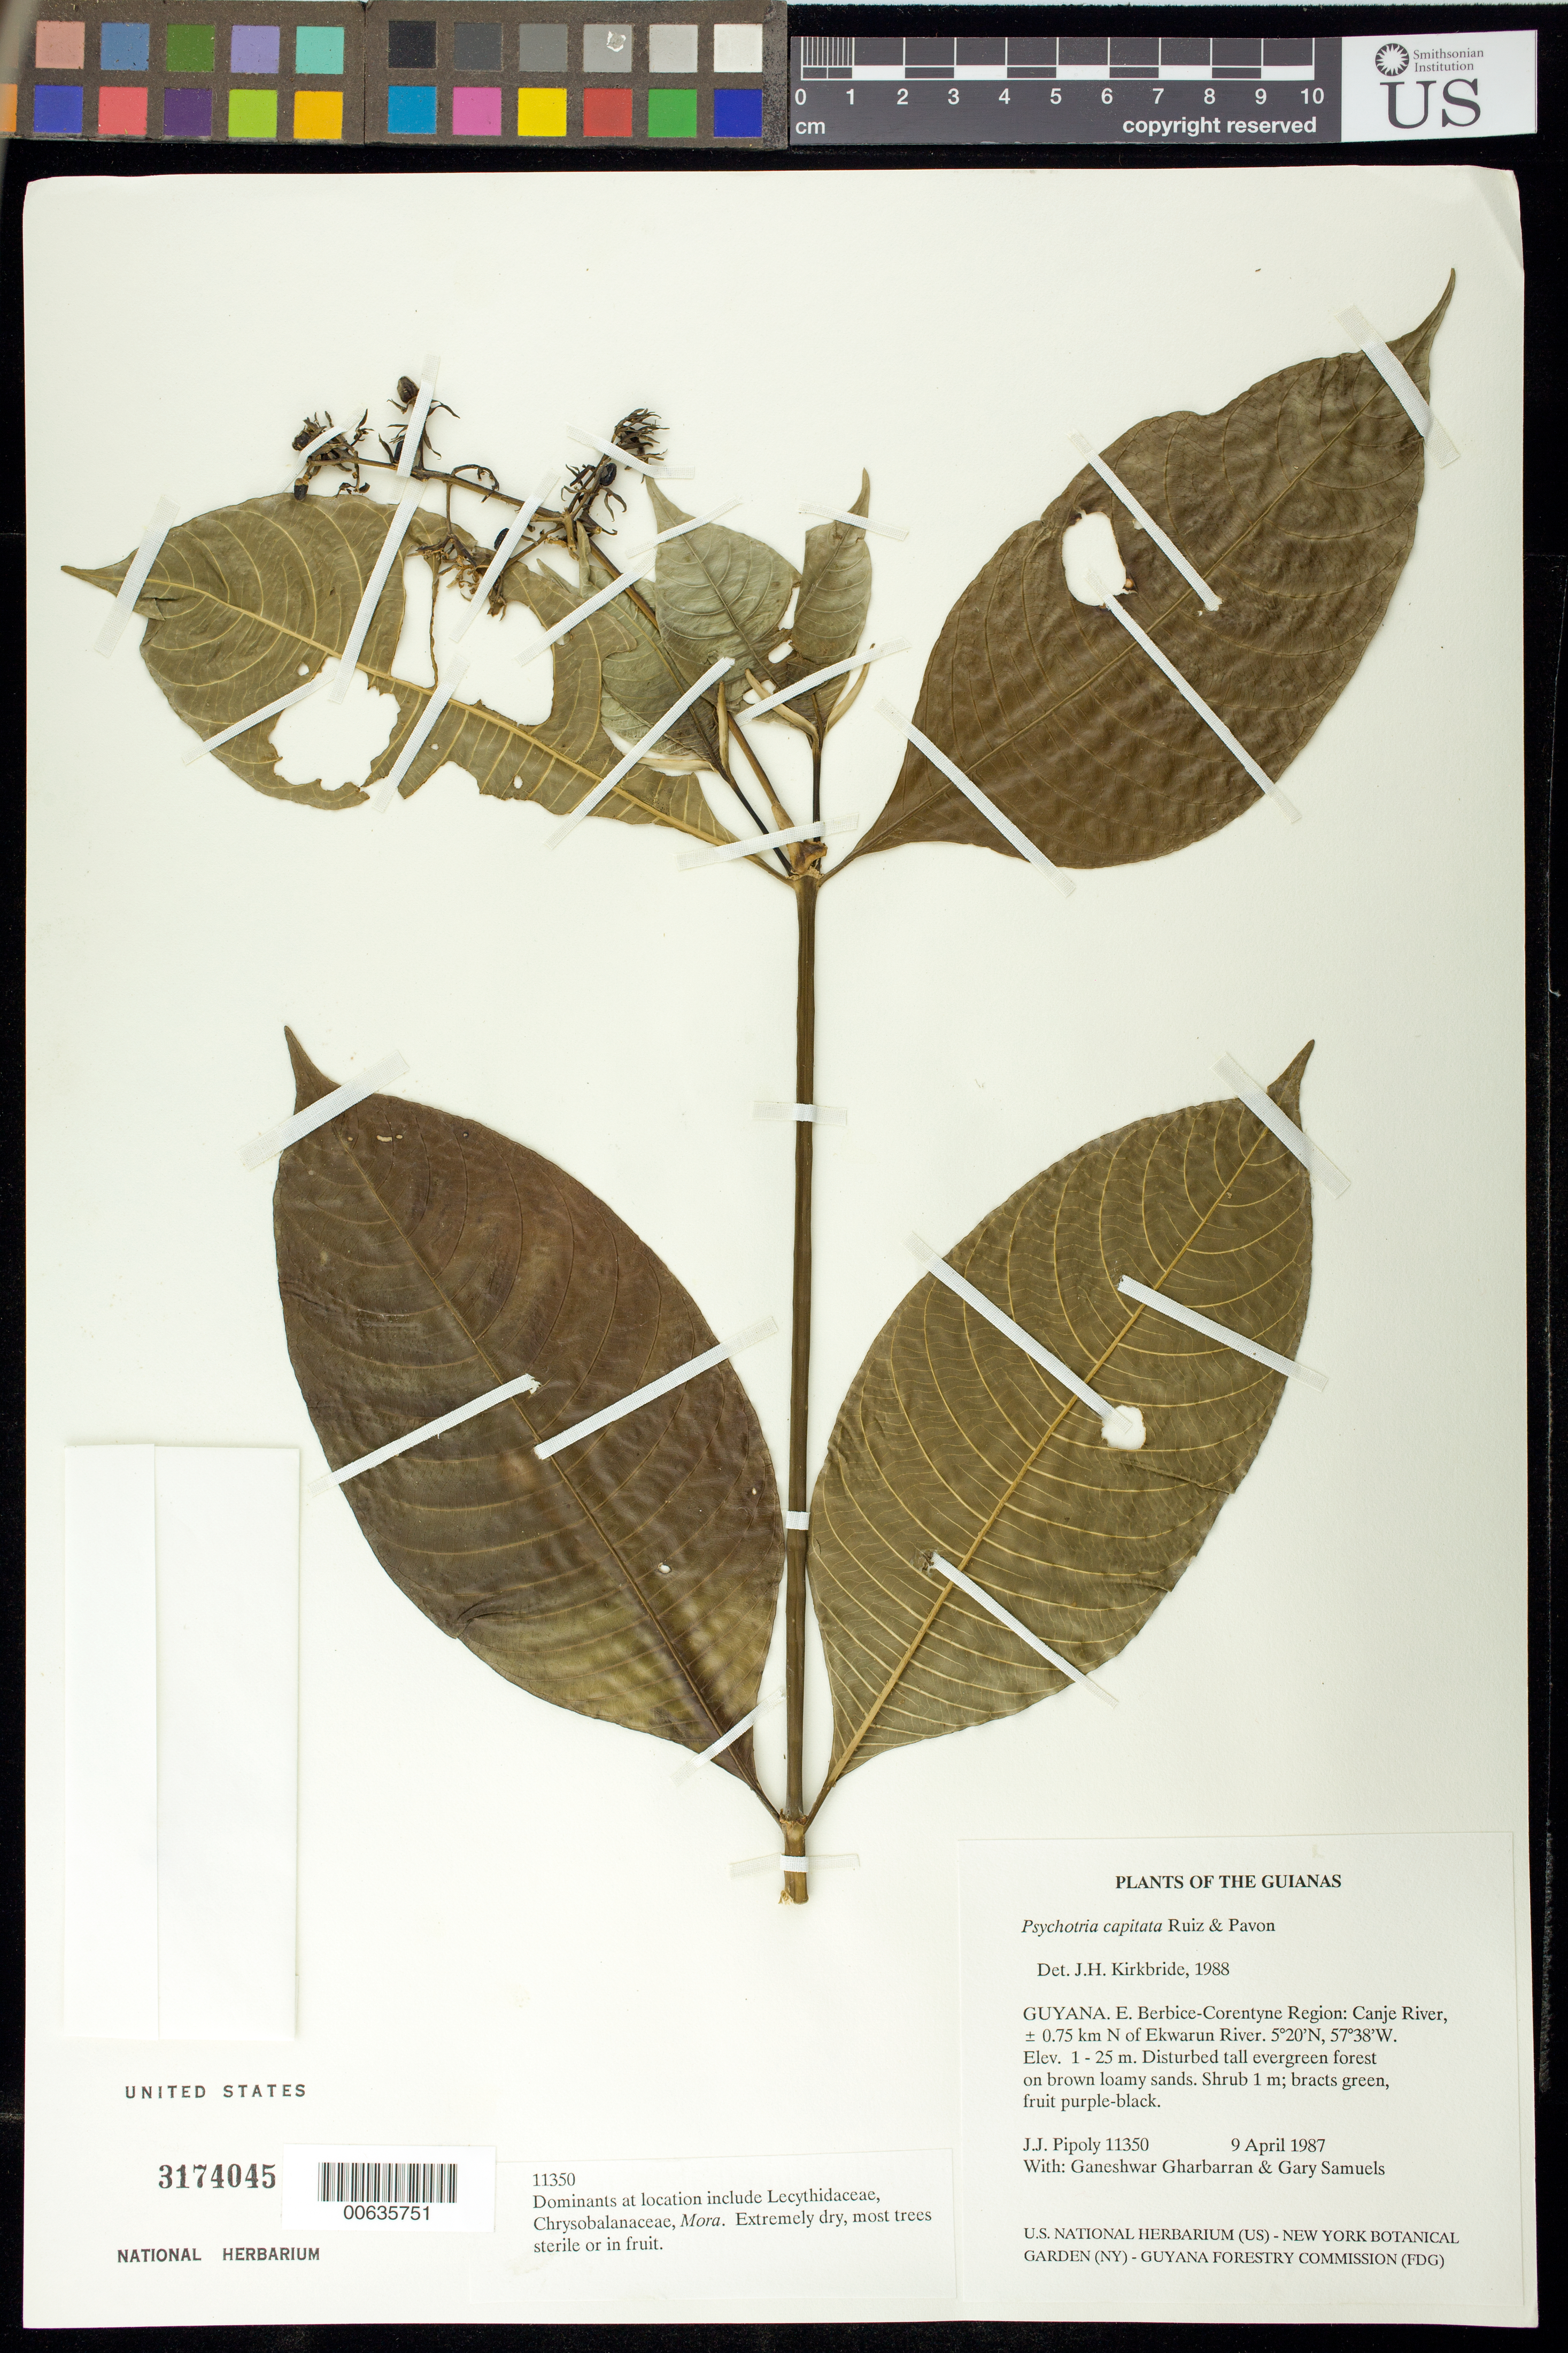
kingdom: Plantae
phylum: Tracheophyta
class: Magnoliopsida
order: Gentianales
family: Rubiaceae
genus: Palicourea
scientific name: Palicourea violacea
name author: (Aubl.) A. Rich.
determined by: Kirkbride, J. H., Jr.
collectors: J. J. Pipoly, G. Gharbarran & G. Samuels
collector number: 11350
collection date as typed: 9 April 1987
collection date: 1987-04-09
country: Guyana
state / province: E. Berbice-Corentyne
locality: Canje River, ± 0.75 km N of Ekwarun River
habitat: Disturbed tall evergreen forest on brown loamy sands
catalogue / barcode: US 3174045